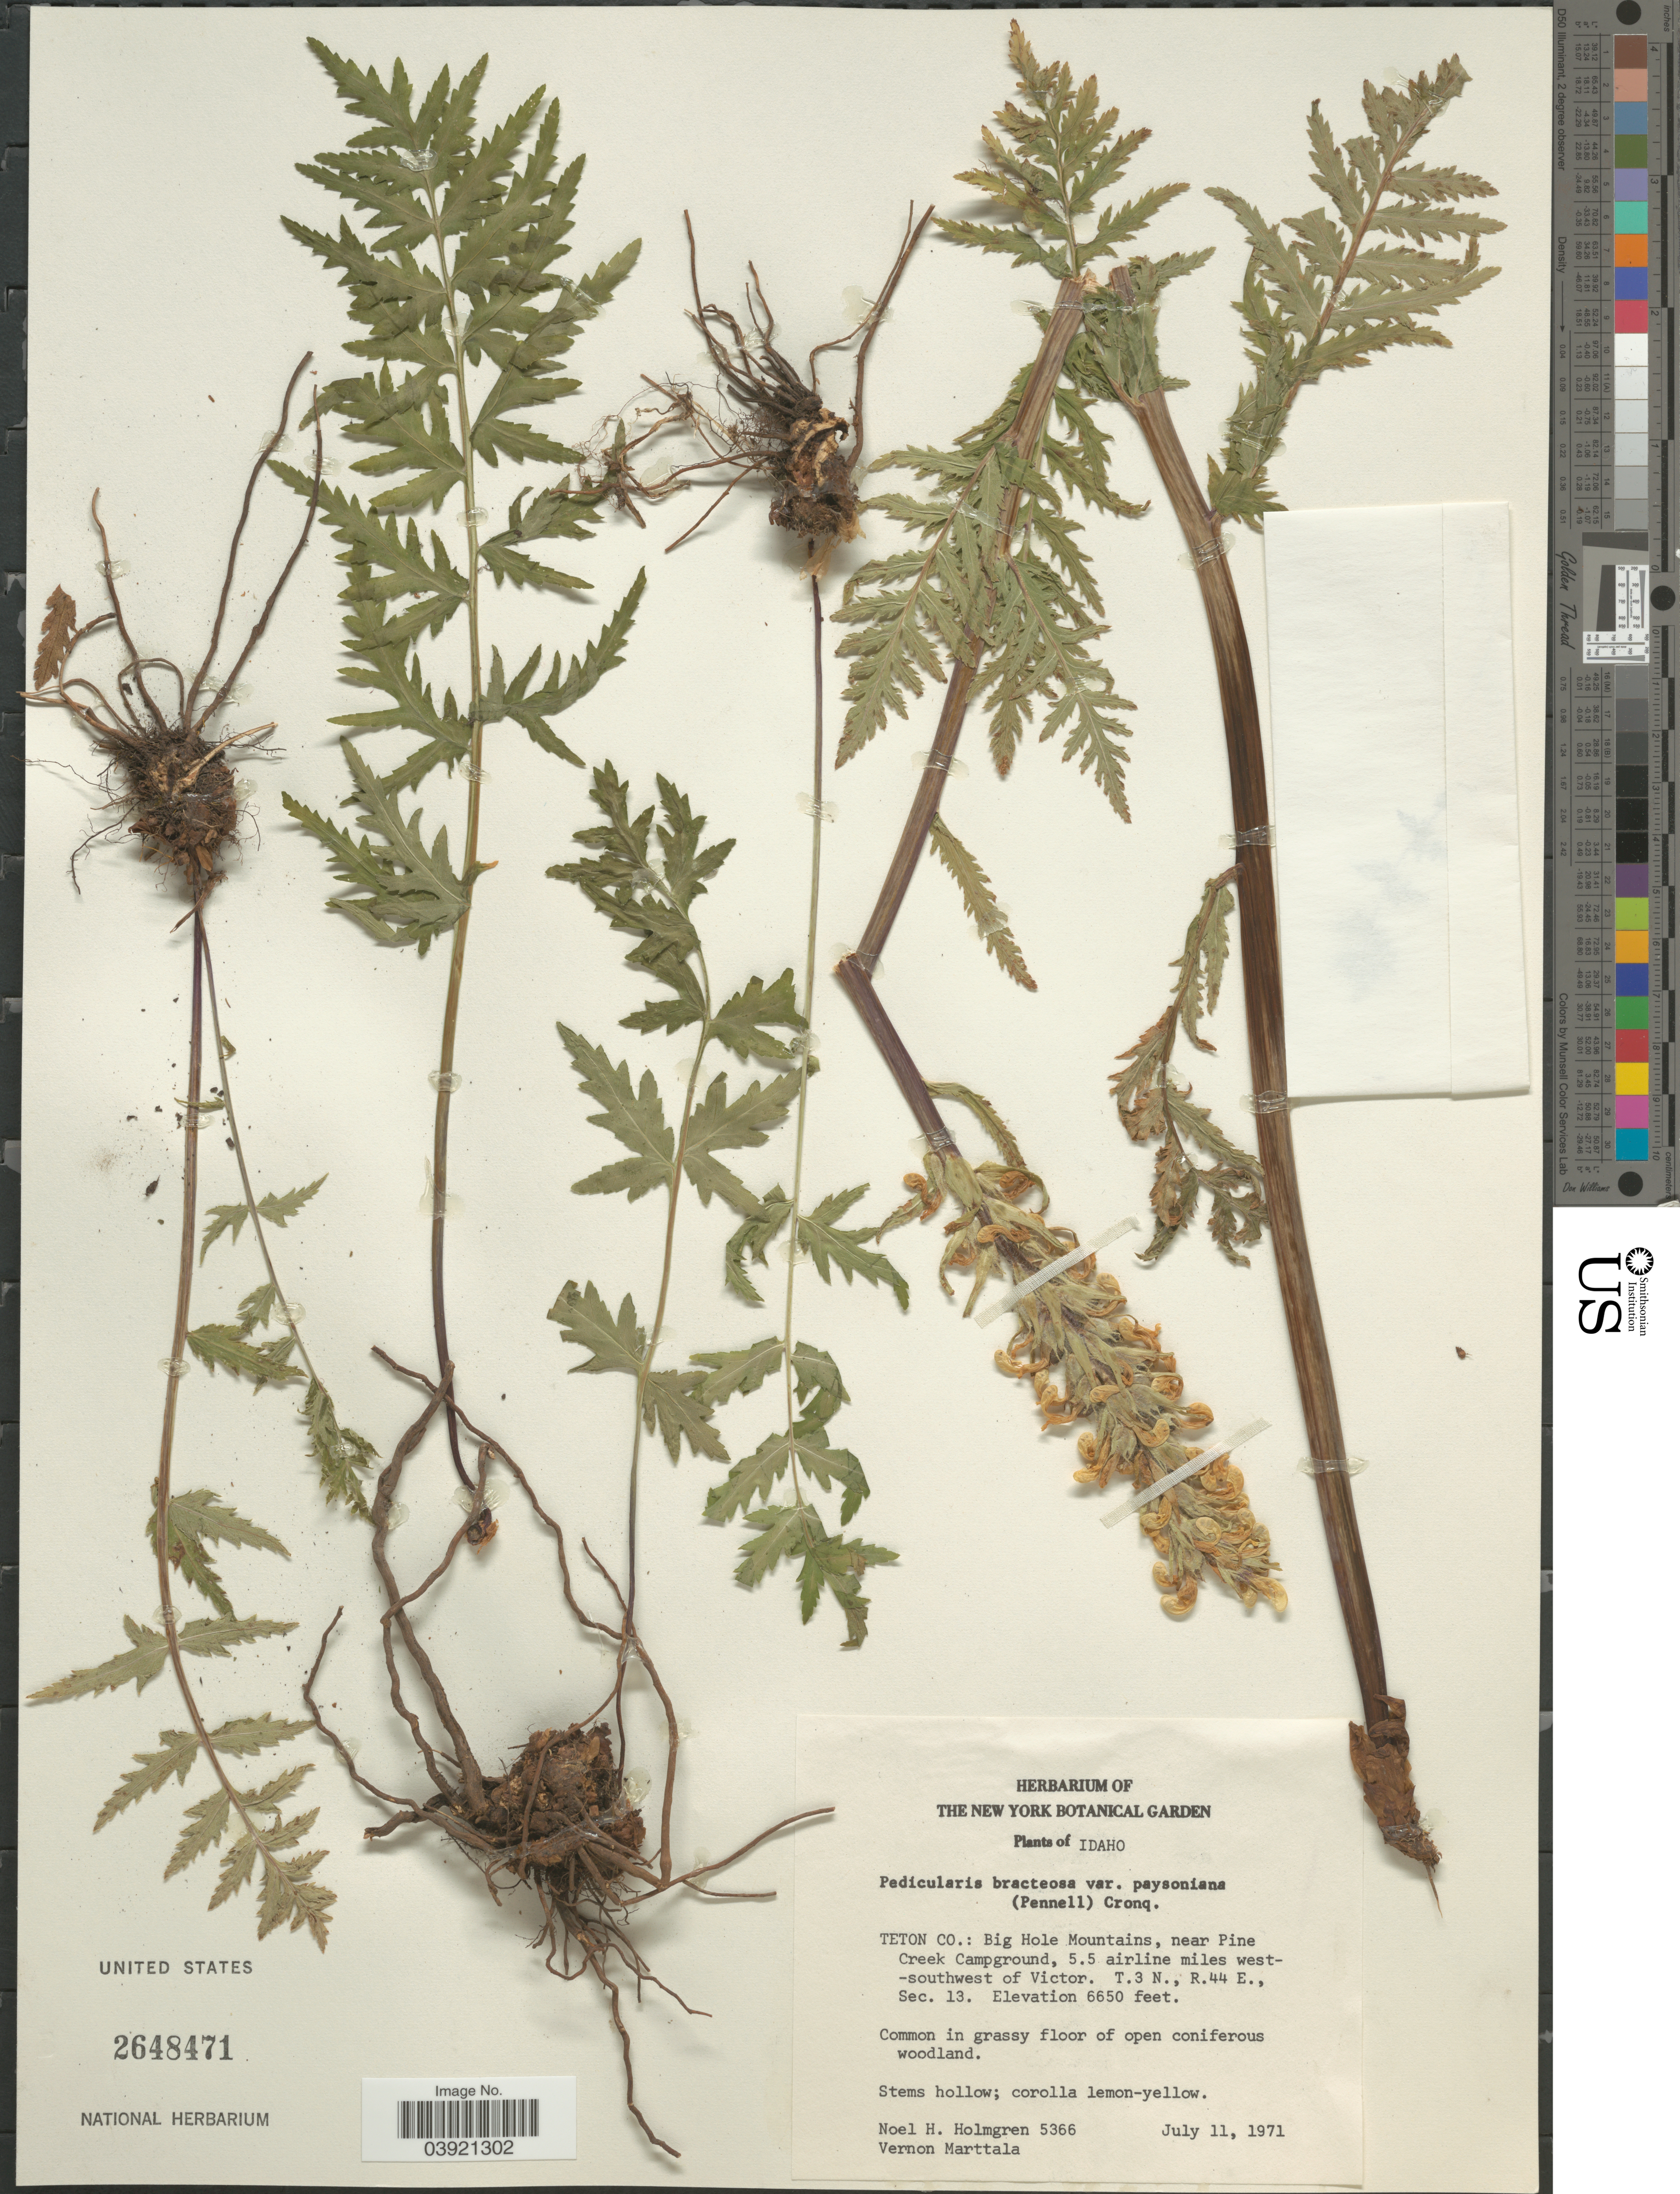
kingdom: Plantae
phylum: Tracheophyta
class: Magnoliopsida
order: Lamiales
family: Orobanchaceae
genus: Pedicularis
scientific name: Pedicularis bracteosa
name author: Benth.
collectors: N. H. Holmgren & V. Marttala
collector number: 5366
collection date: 1971-07-11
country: United States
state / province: Idaho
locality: Teton Co.: Big Hole Mountains, near Pine Creek Campground, 5.5 airline miles west-southwest of Victor. T.3 N., R.44 E., Sec. 13.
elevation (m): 2027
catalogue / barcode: US 2648471